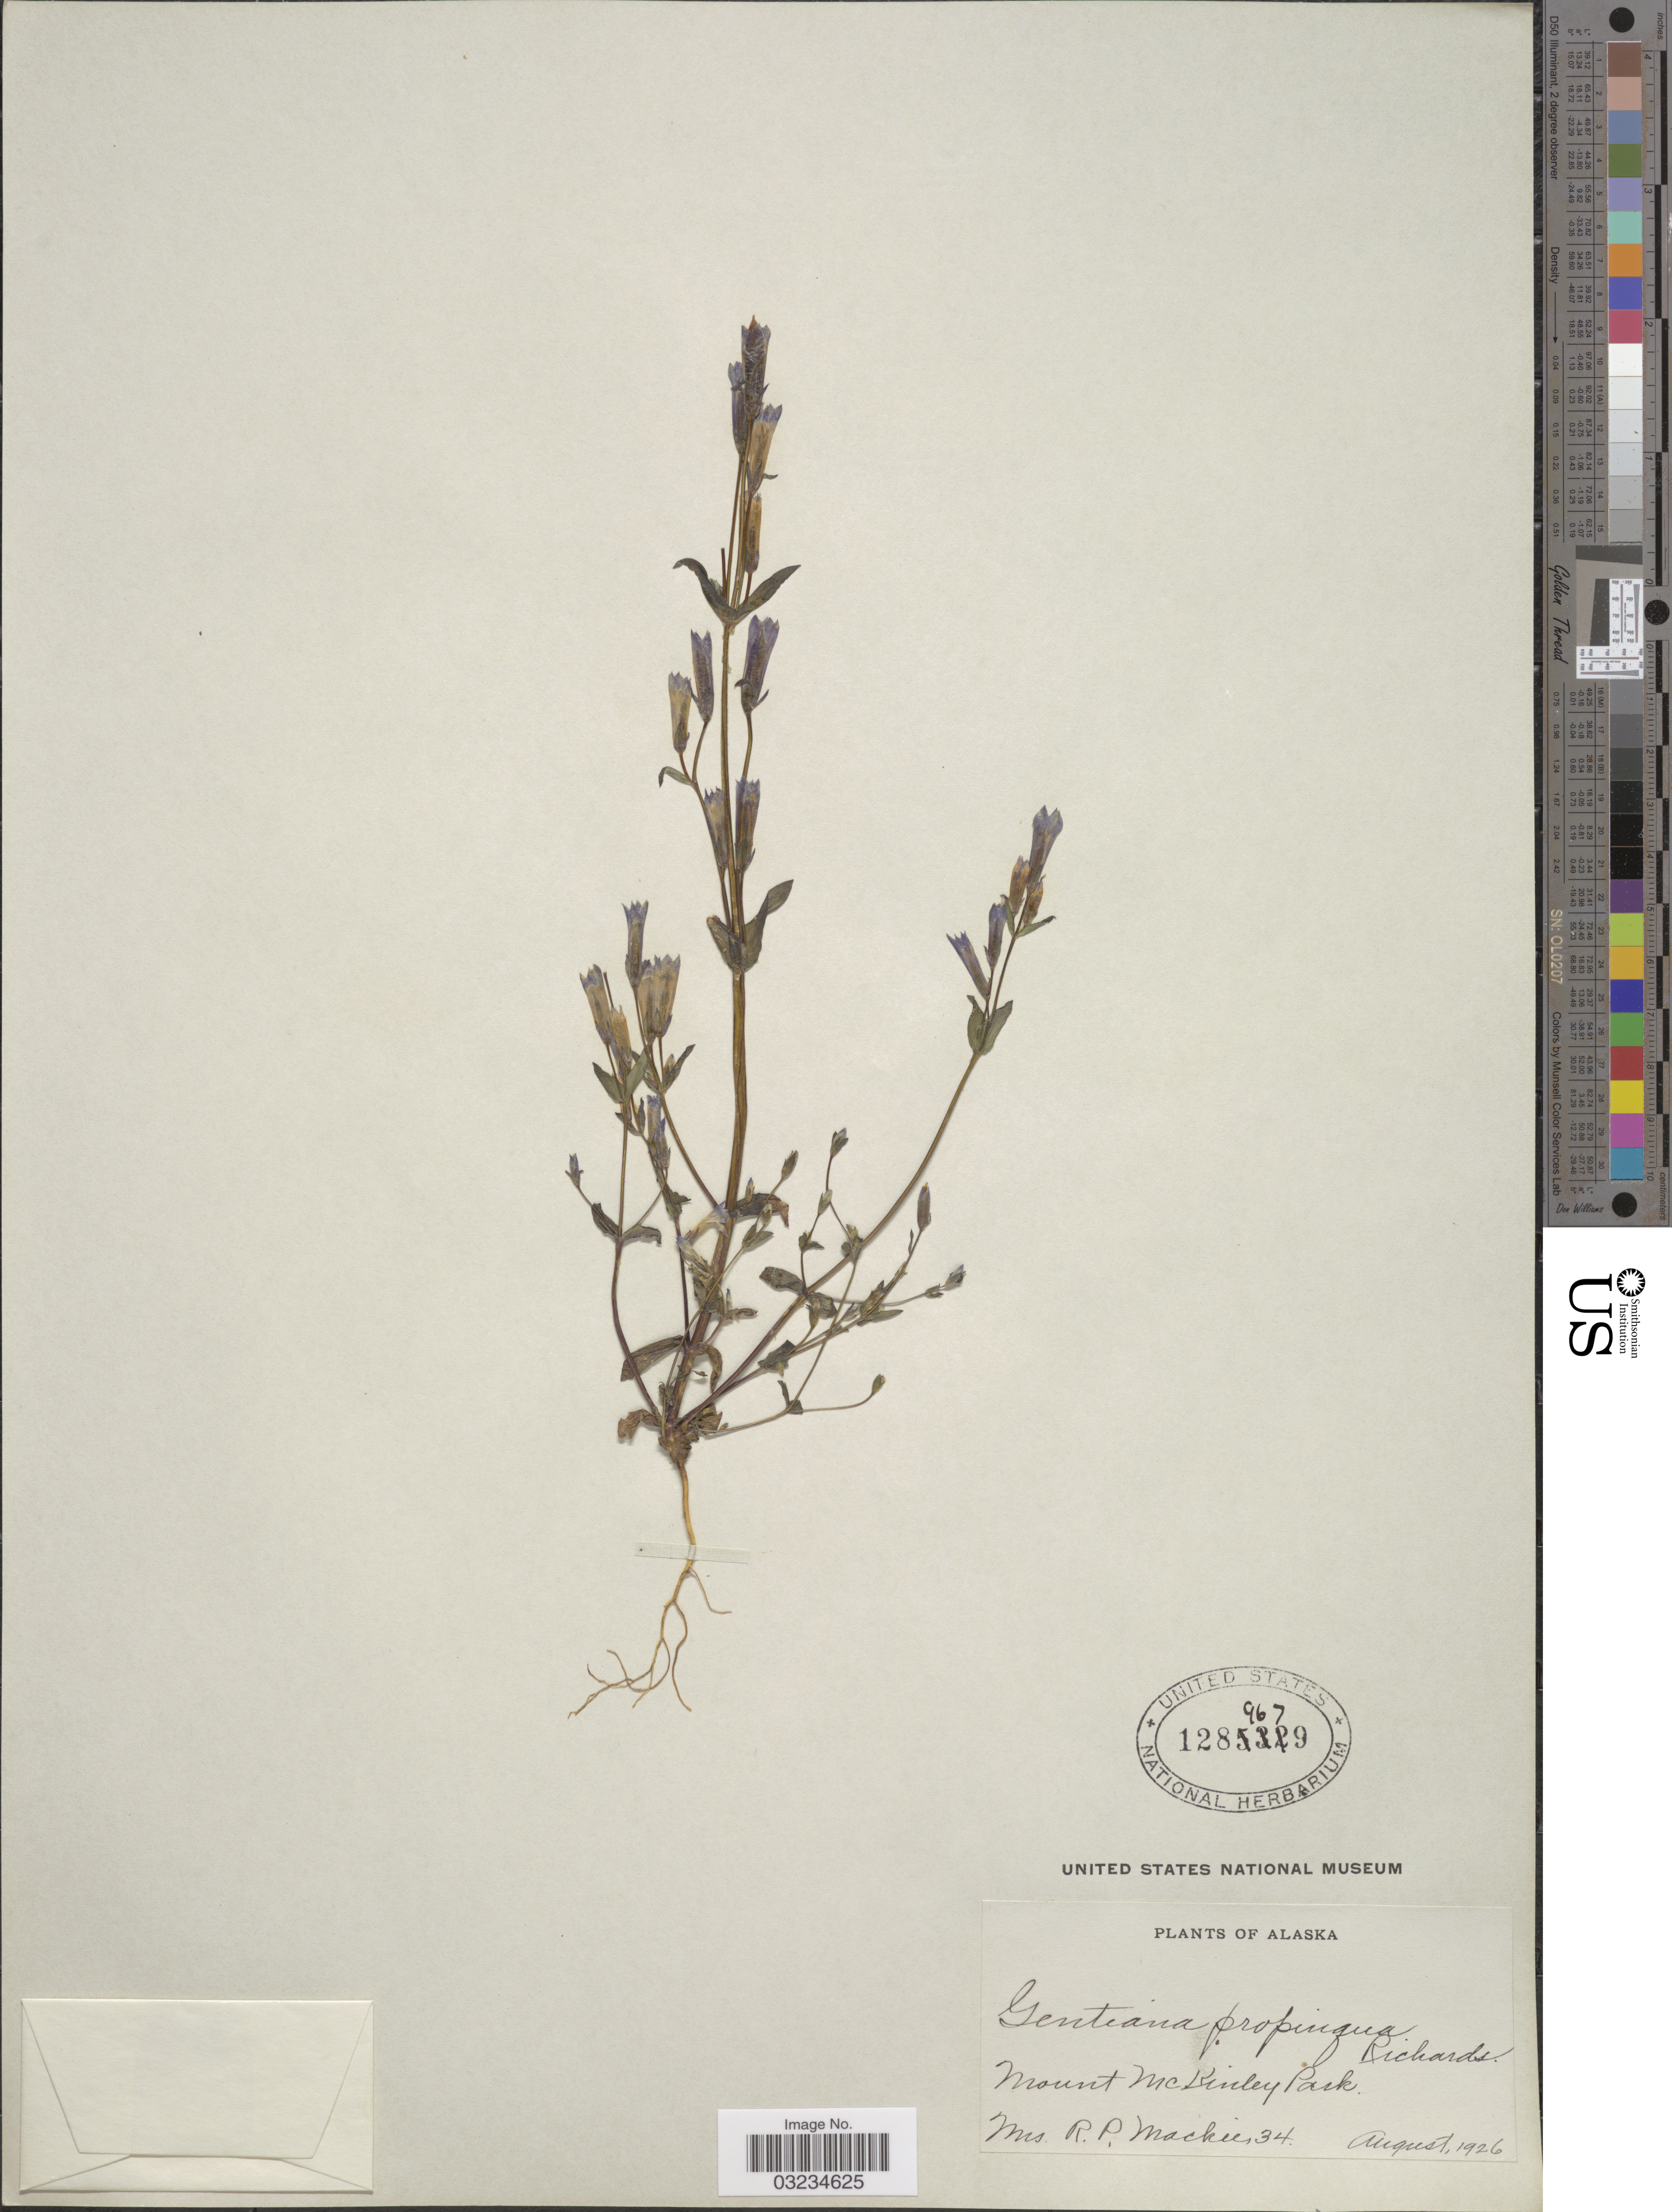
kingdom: Plantae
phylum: Tracheophyta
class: Magnoliopsida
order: Gentianales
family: Gentianaceae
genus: Gentiana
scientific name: Gentiana propinqua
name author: Richards.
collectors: R. Mackie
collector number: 34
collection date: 1926-08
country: United States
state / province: Alaska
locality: Mount McKinley Park.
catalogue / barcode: US 1289679